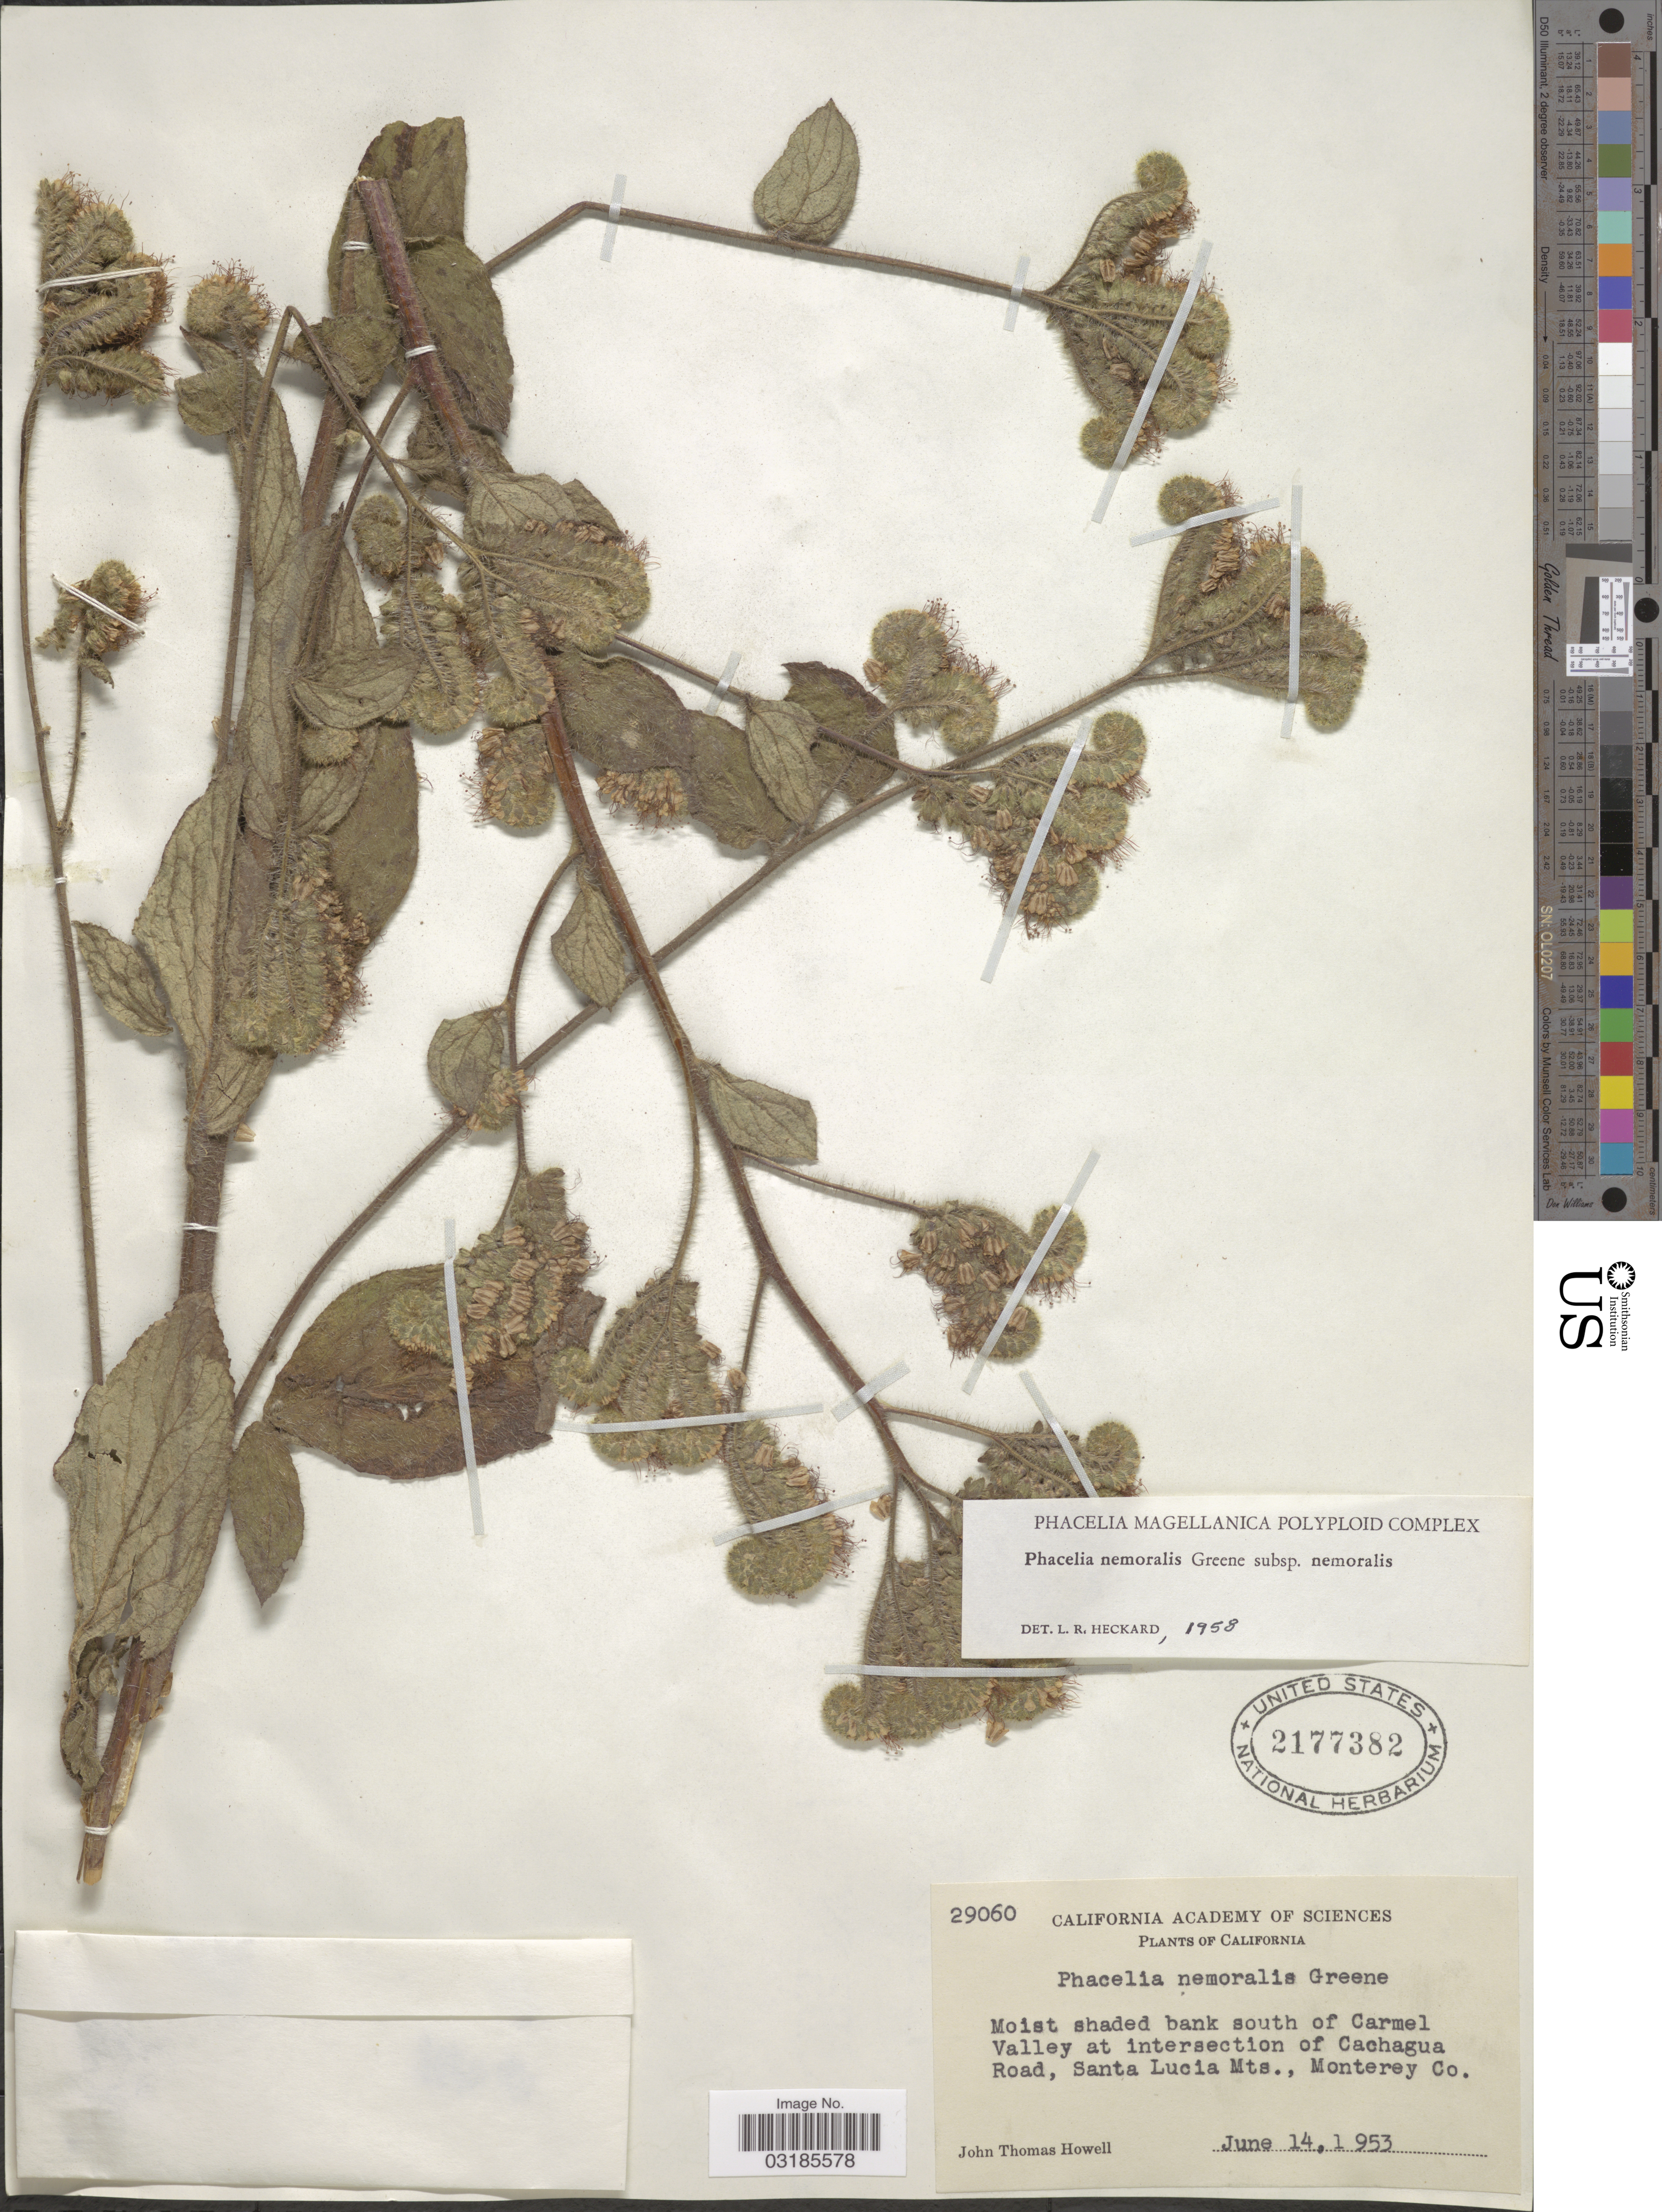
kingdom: Plantae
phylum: Tracheophyta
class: Magnoliopsida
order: Boraginales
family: Hydrophyllaceae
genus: Phacelia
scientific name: Phacelia nemoralis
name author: S.W. Greene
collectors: J. T. Howell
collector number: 29060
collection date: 1953-06-14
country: United States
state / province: California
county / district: Monterey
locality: Moist shaded bank south of Carmel Valley at intersection of Cachagua Road, Santa Lucia Mts., Monterey Co.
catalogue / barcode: US 2177382